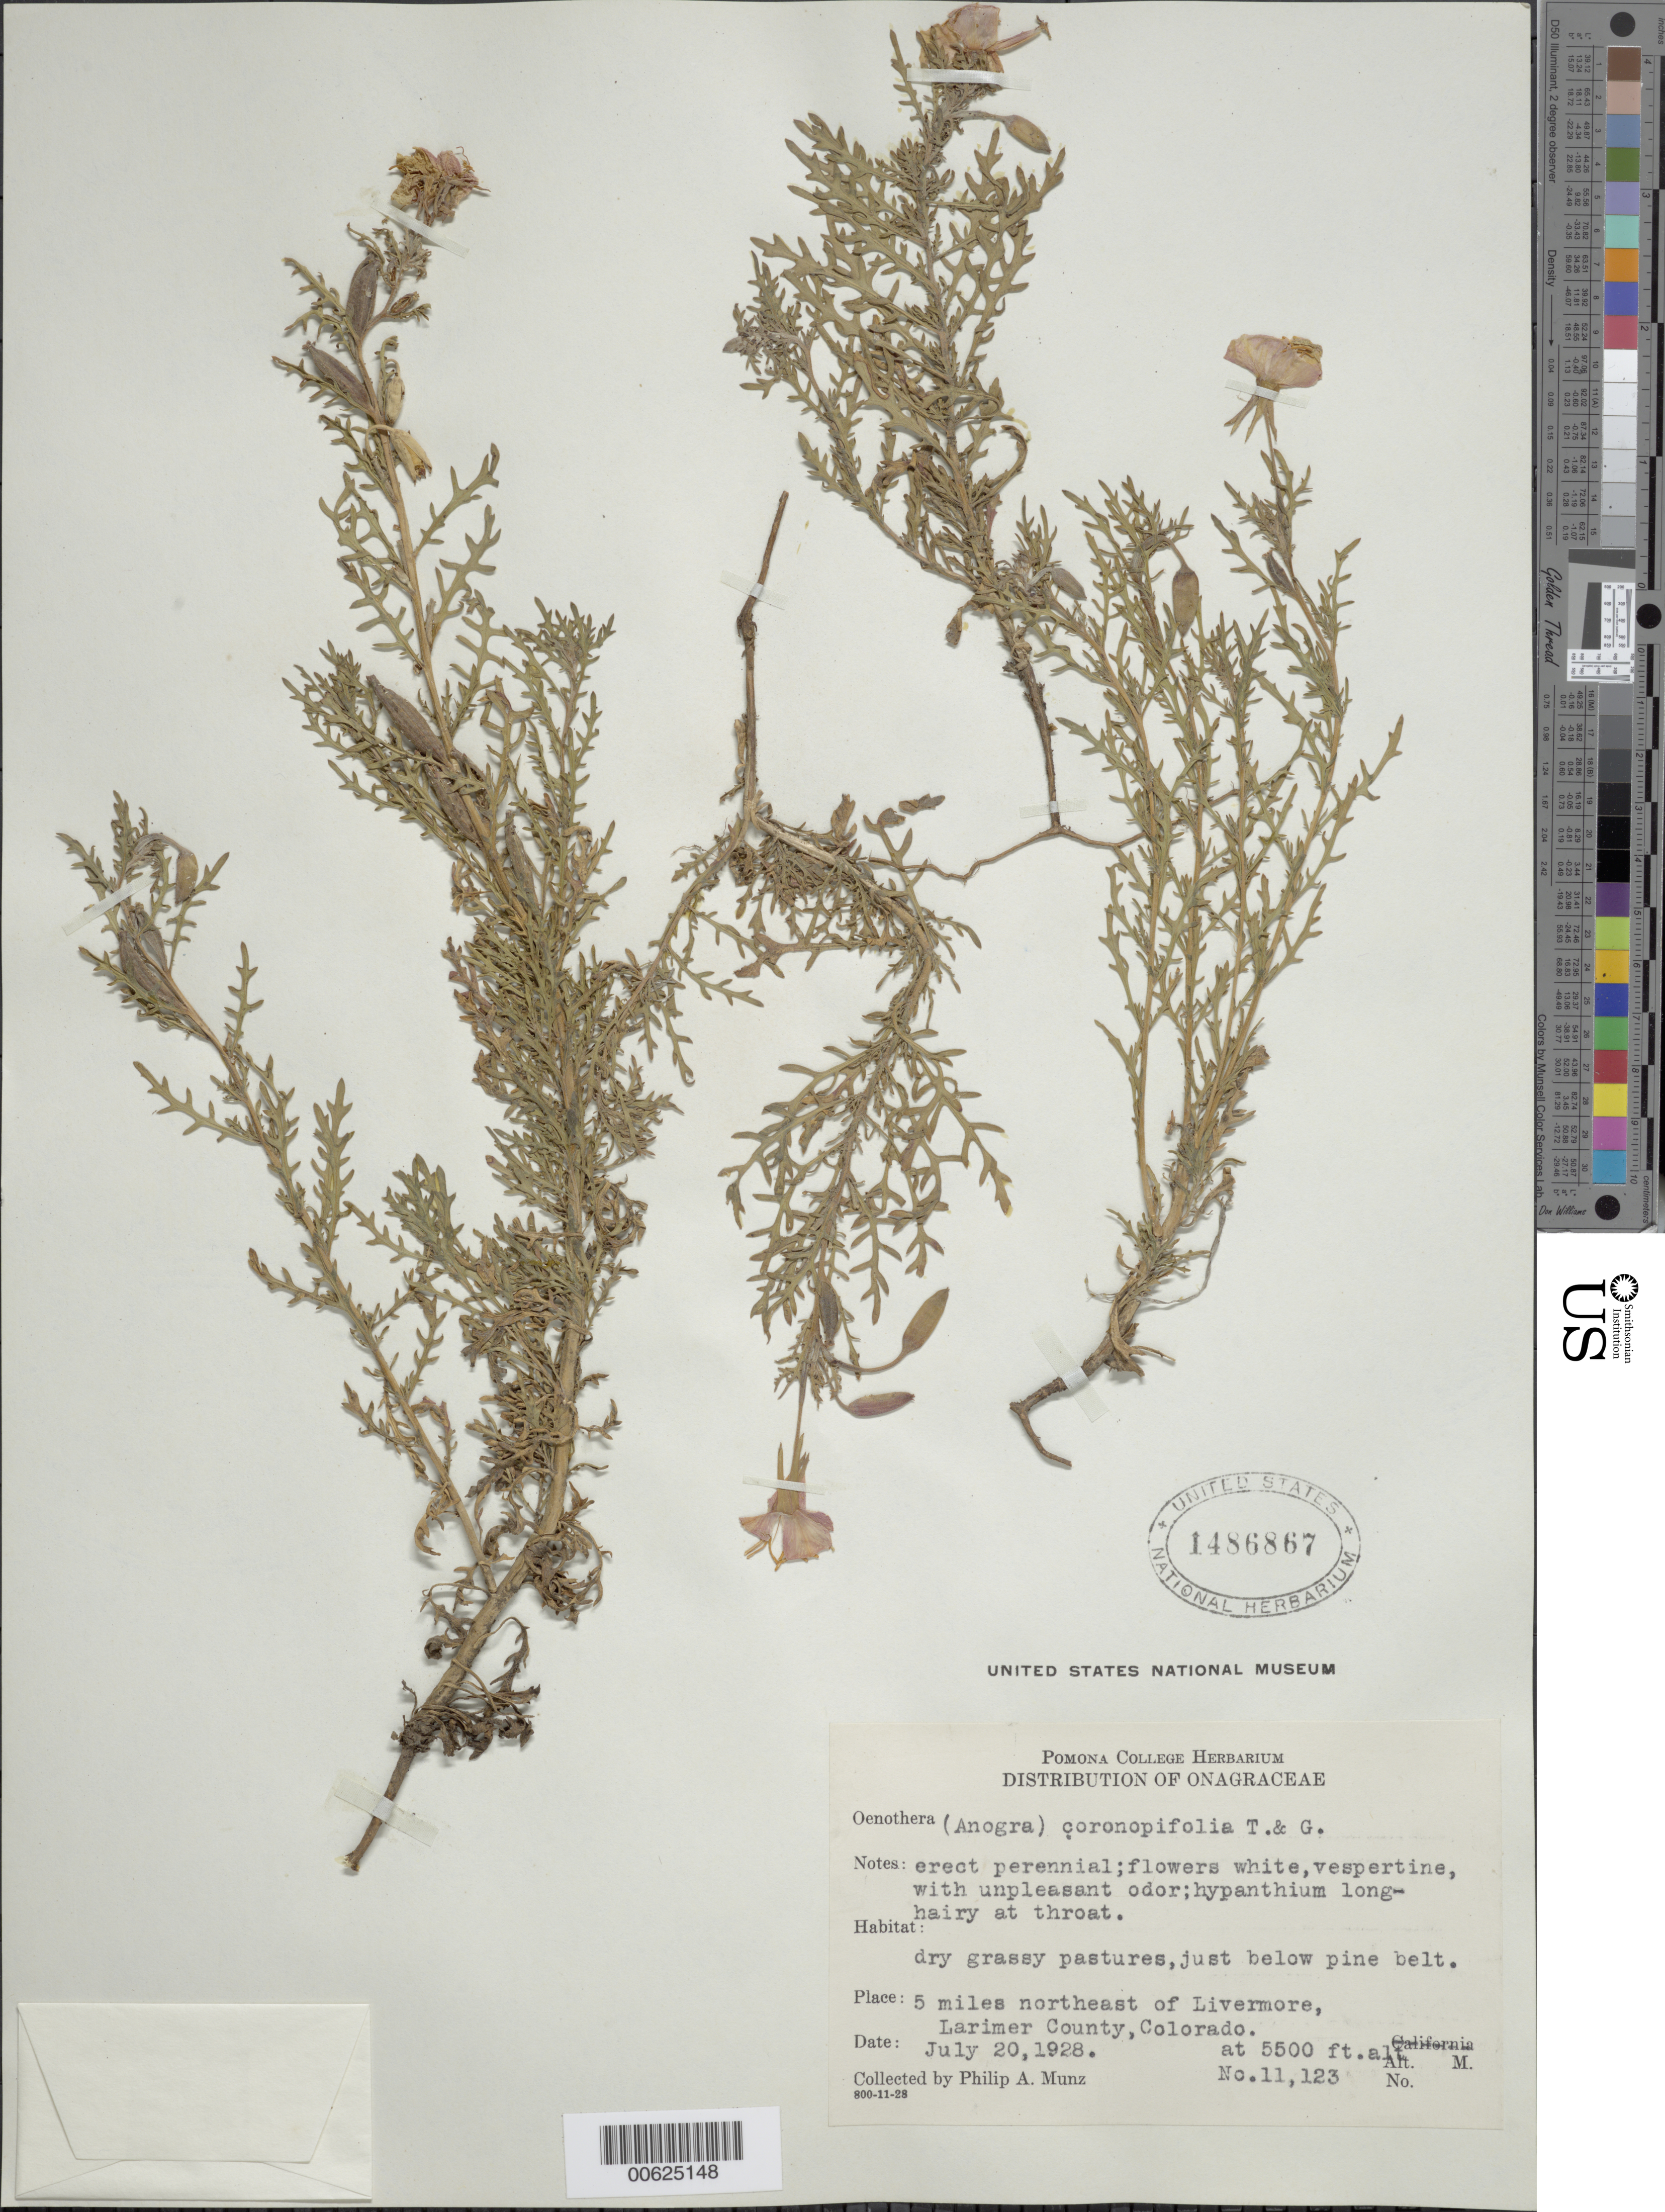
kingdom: Plantae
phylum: Tracheophyta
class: Magnoliopsida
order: Myrtales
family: Onagraceae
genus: Oenothera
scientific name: Oenothera coronopifolia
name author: Torr. & A. Gray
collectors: P. A. Munz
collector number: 11123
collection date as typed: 20 Jul 1928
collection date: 1928-07-20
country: United States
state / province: Colorado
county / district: Larimer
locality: NE of Livermore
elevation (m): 1676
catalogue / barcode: US 1486867